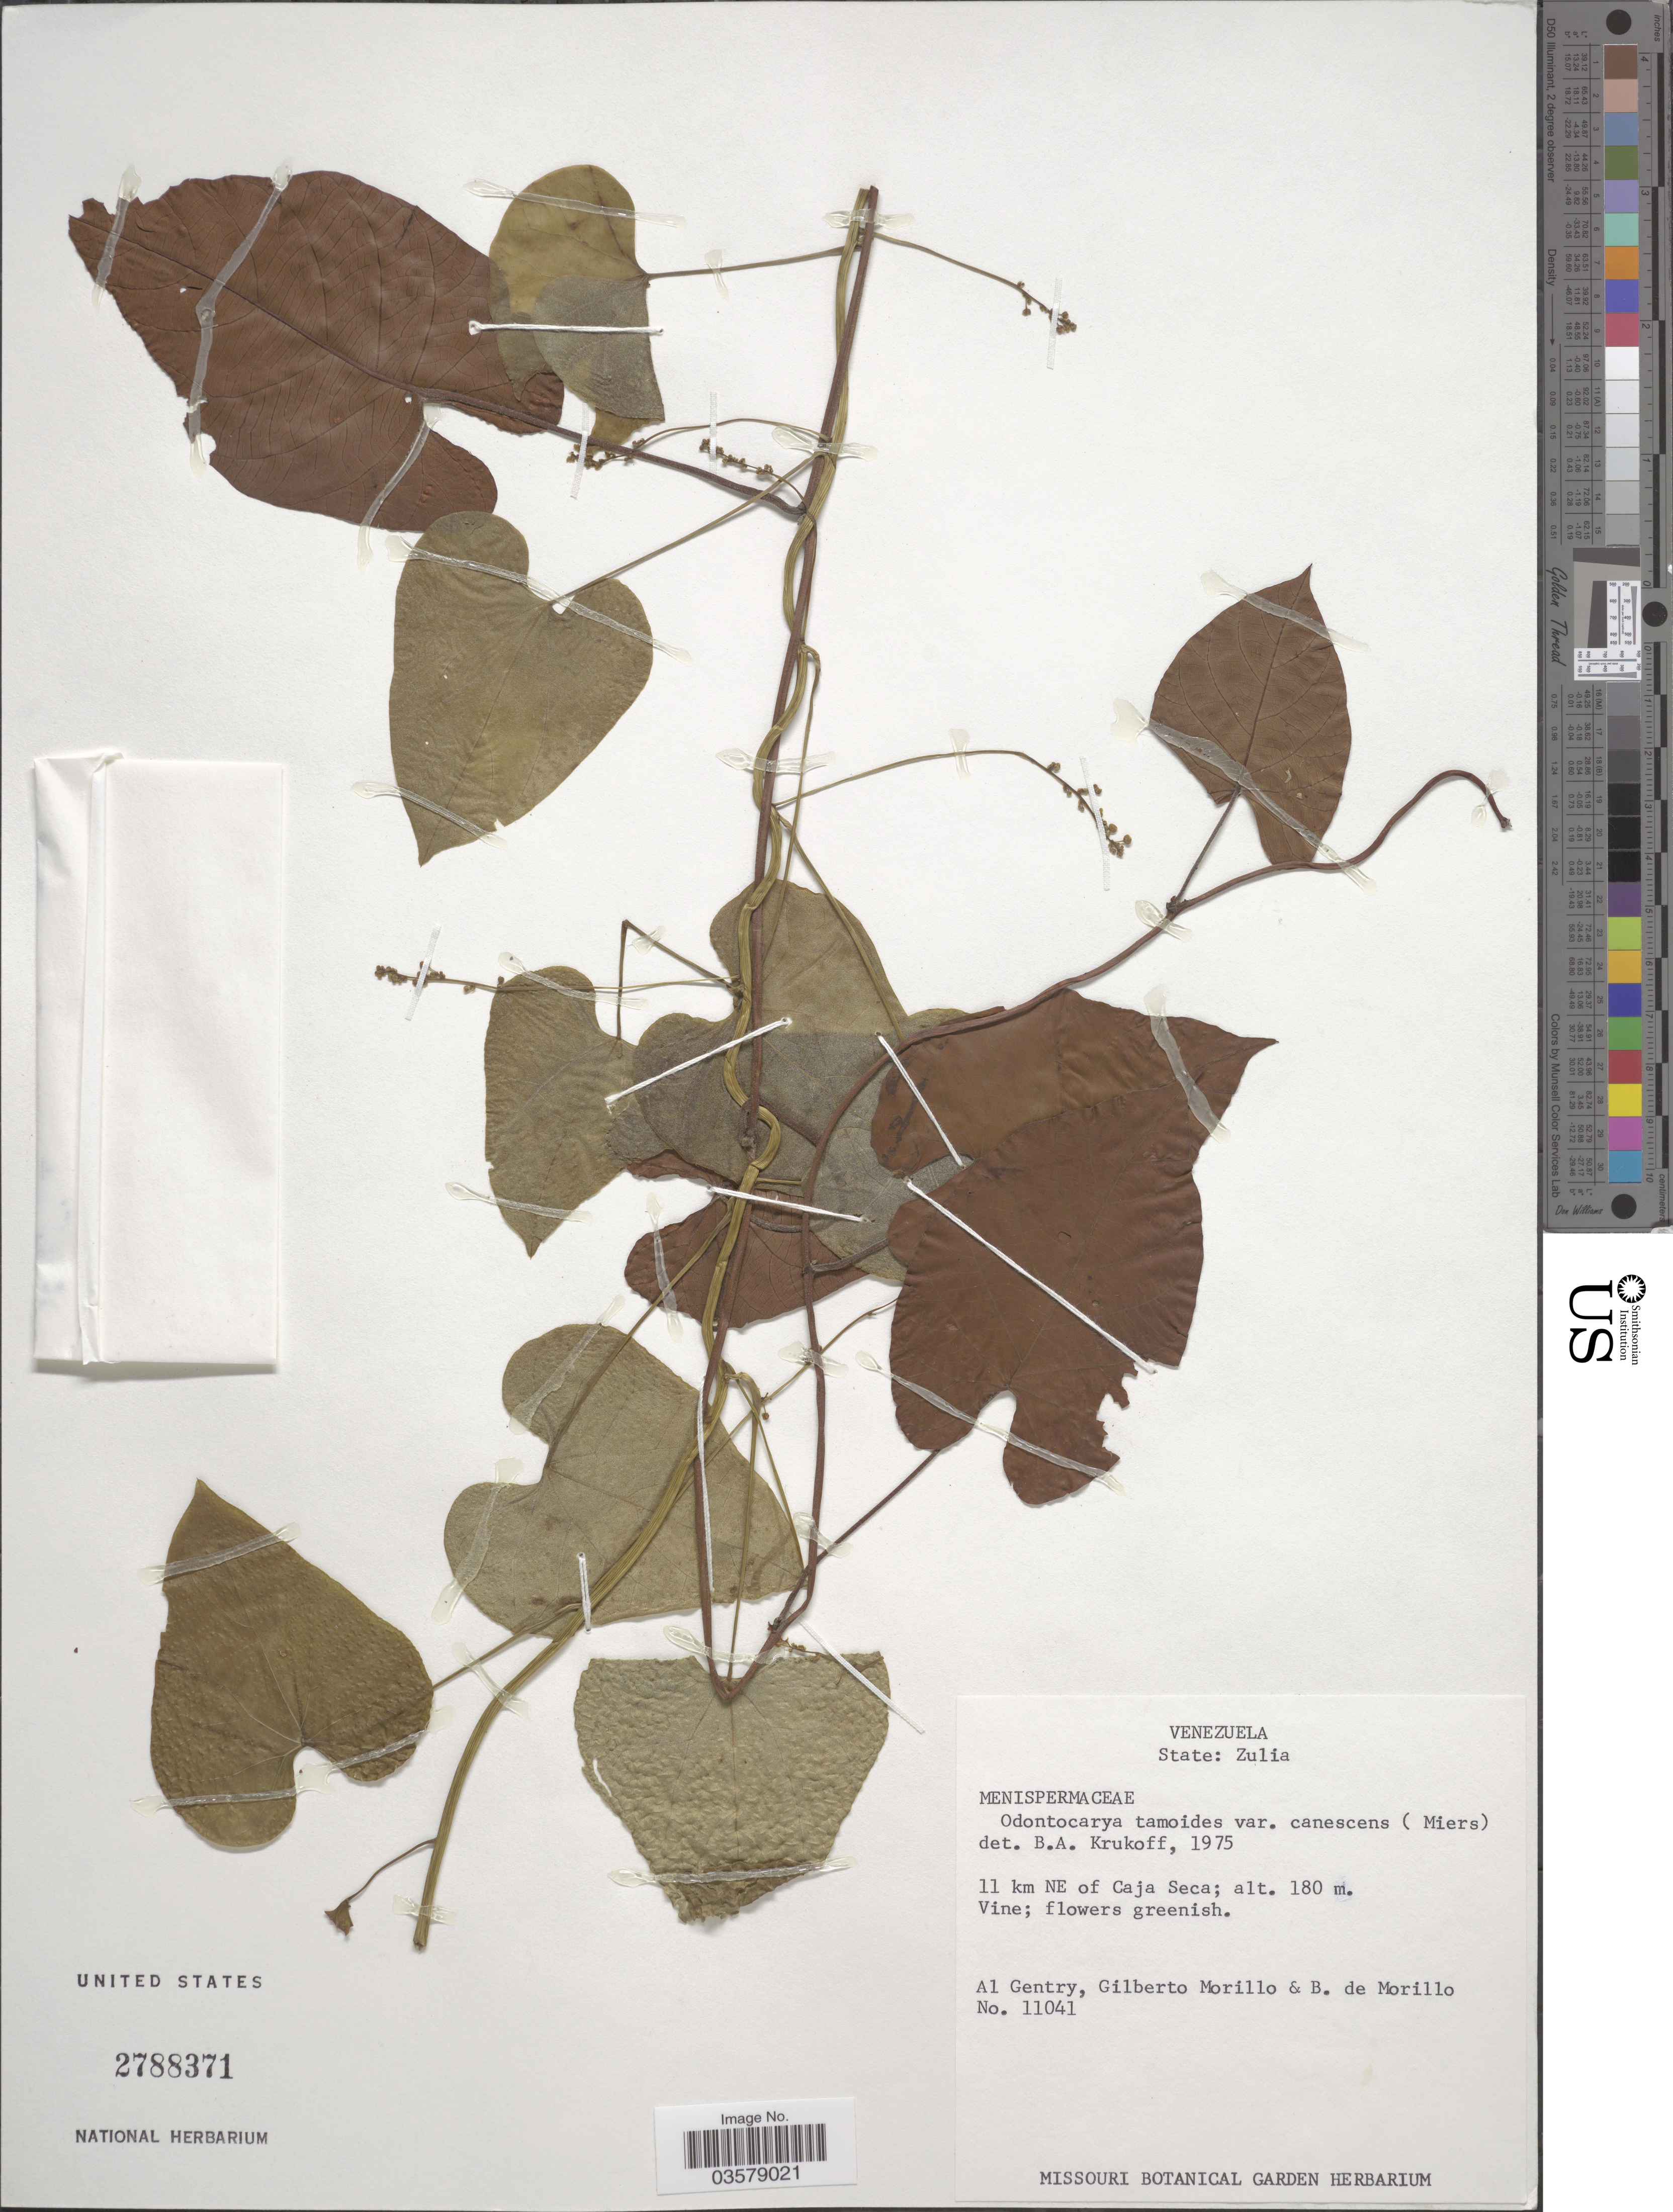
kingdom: Plantae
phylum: Tracheophyta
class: Magnoliopsida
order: Ranunculales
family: Menispermaceae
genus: Odontocarya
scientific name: Odontocarya tamoides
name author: (DC.) Miers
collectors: A. H. Gentry, G. N. Morillo & B. Morillo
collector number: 11041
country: Venezuela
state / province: Zulia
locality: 11 km NE of Caja Seca.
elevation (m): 180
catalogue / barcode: US 2788371